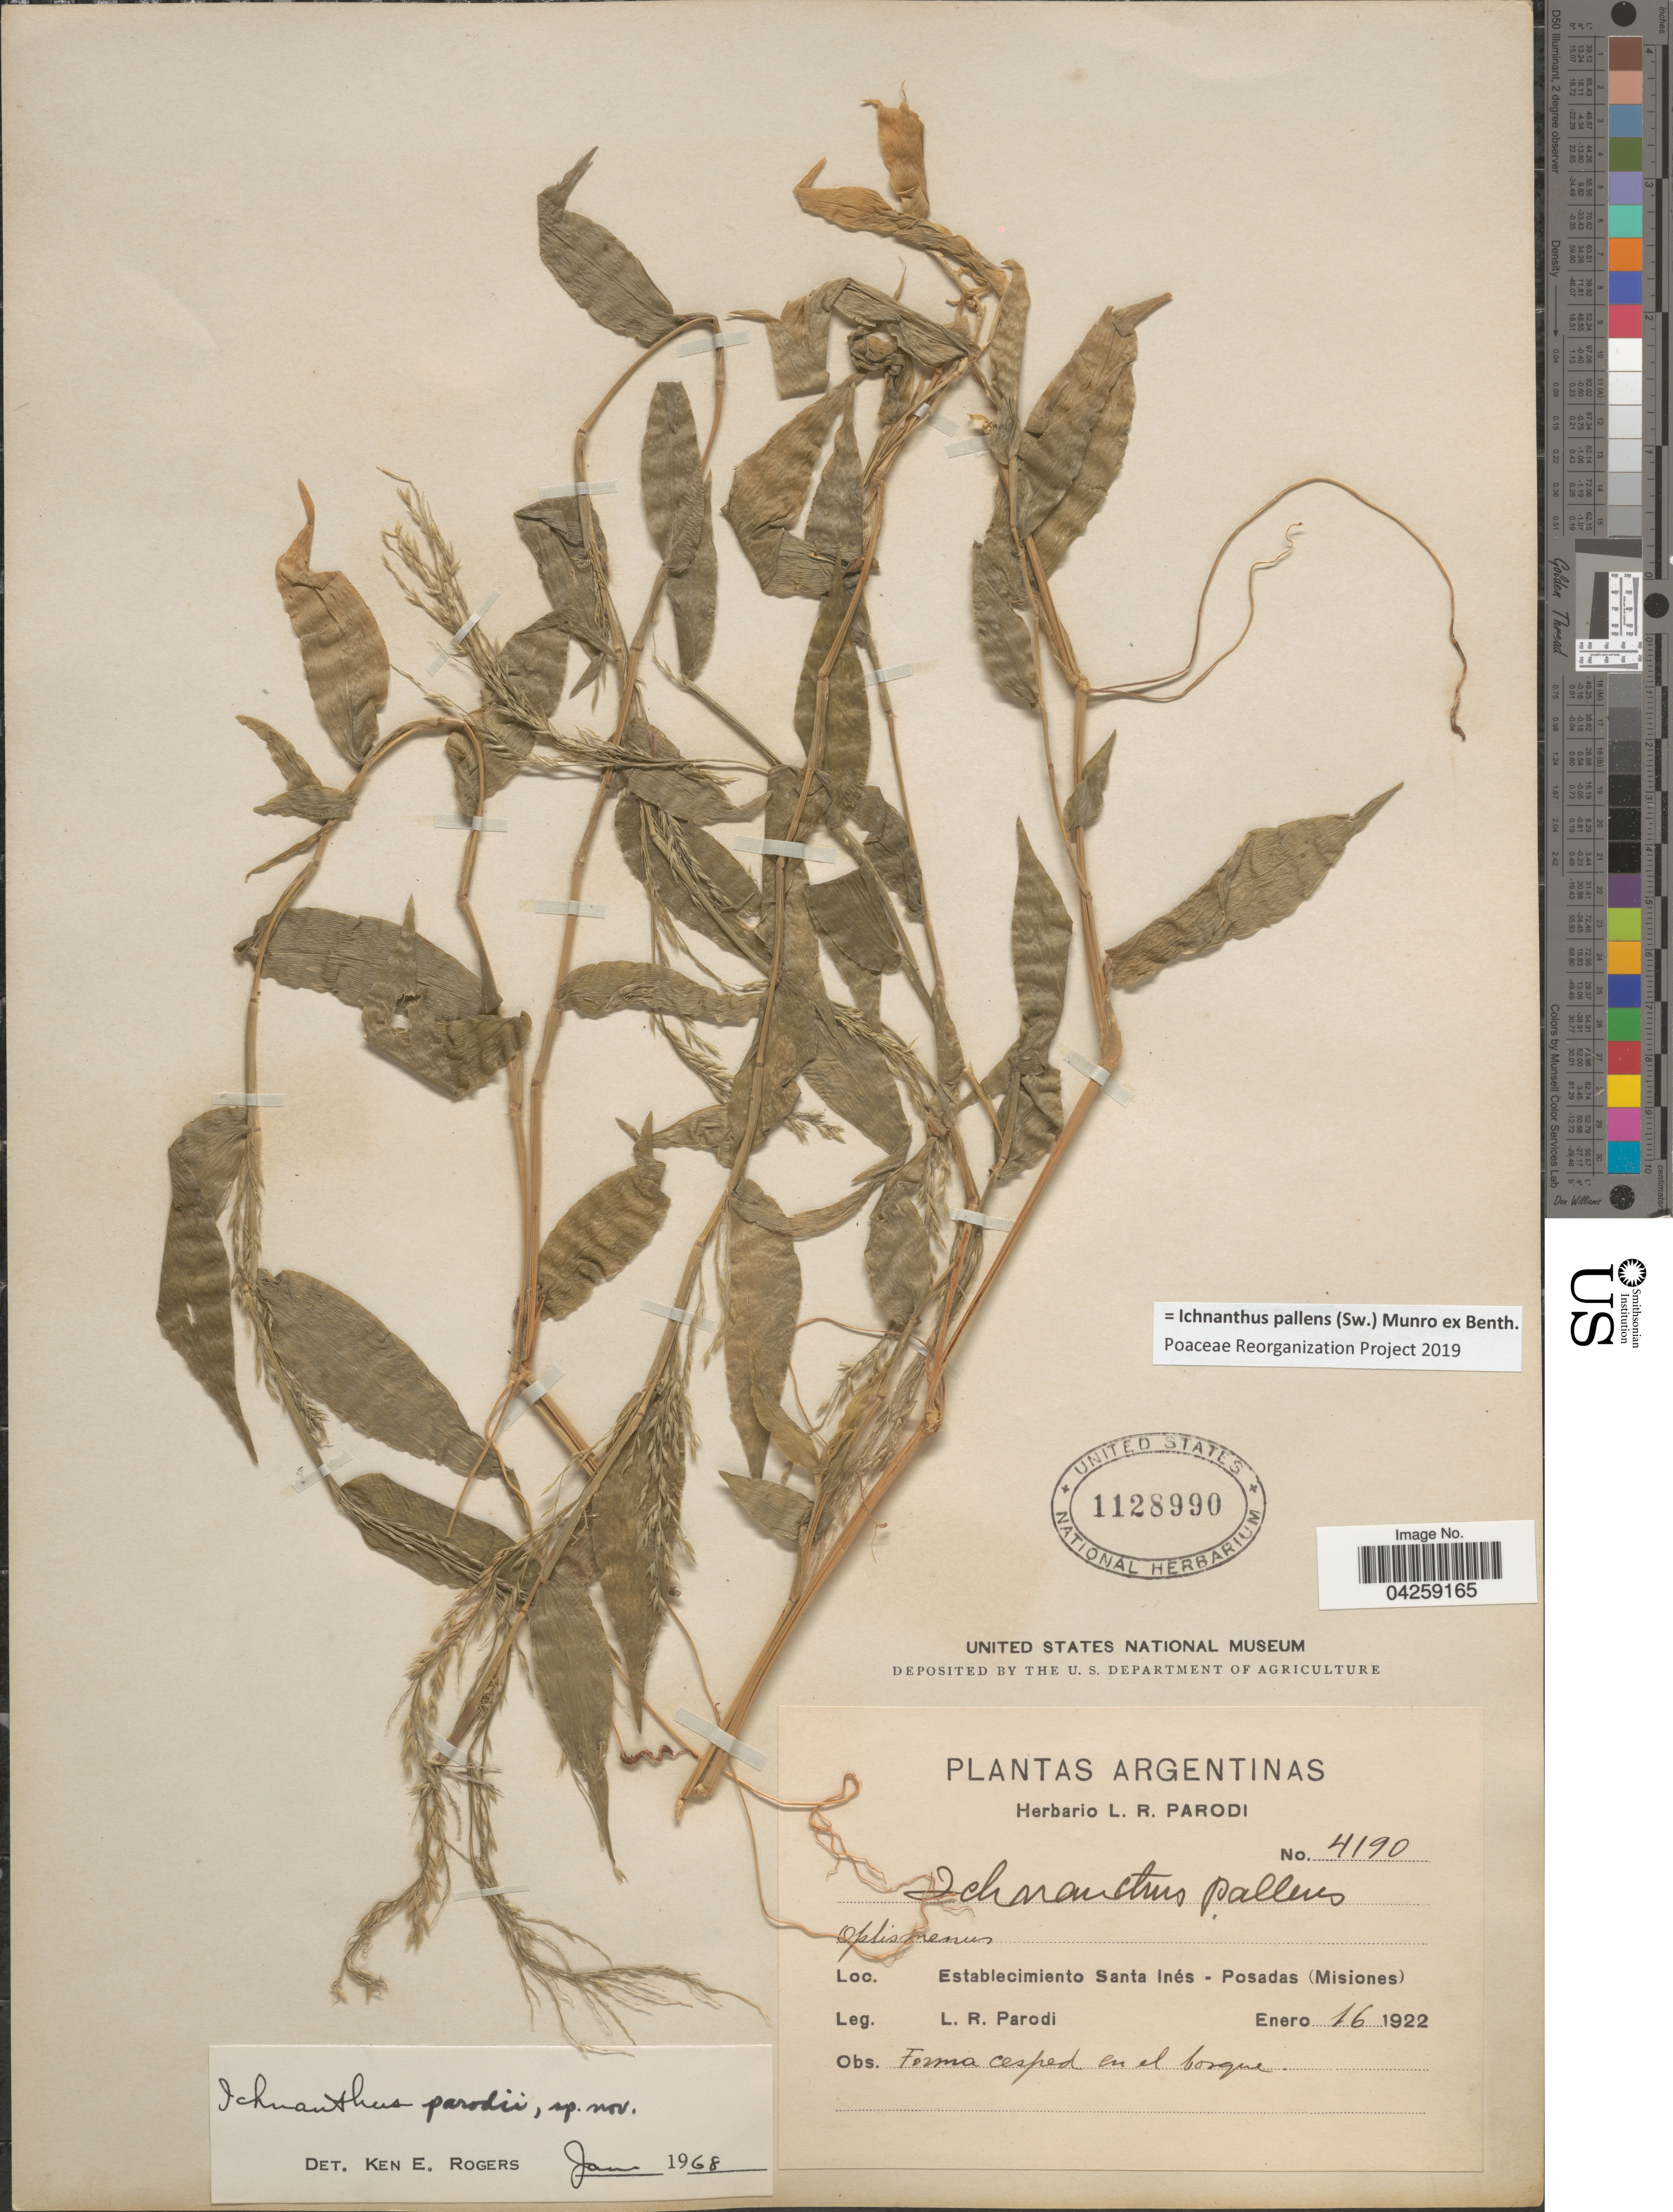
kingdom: Plantae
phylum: Tracheophyta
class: Liliopsida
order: Poales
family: Poaceae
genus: Ichnanthus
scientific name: Ichnanthus pallens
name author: (Sw.) Munro ex Benth.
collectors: L. R. Parodi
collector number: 4190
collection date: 1922-01-16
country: Argentina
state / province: Misiones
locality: Establecimiento Santa Inés - Posadas (Misiones).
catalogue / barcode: US 1128990